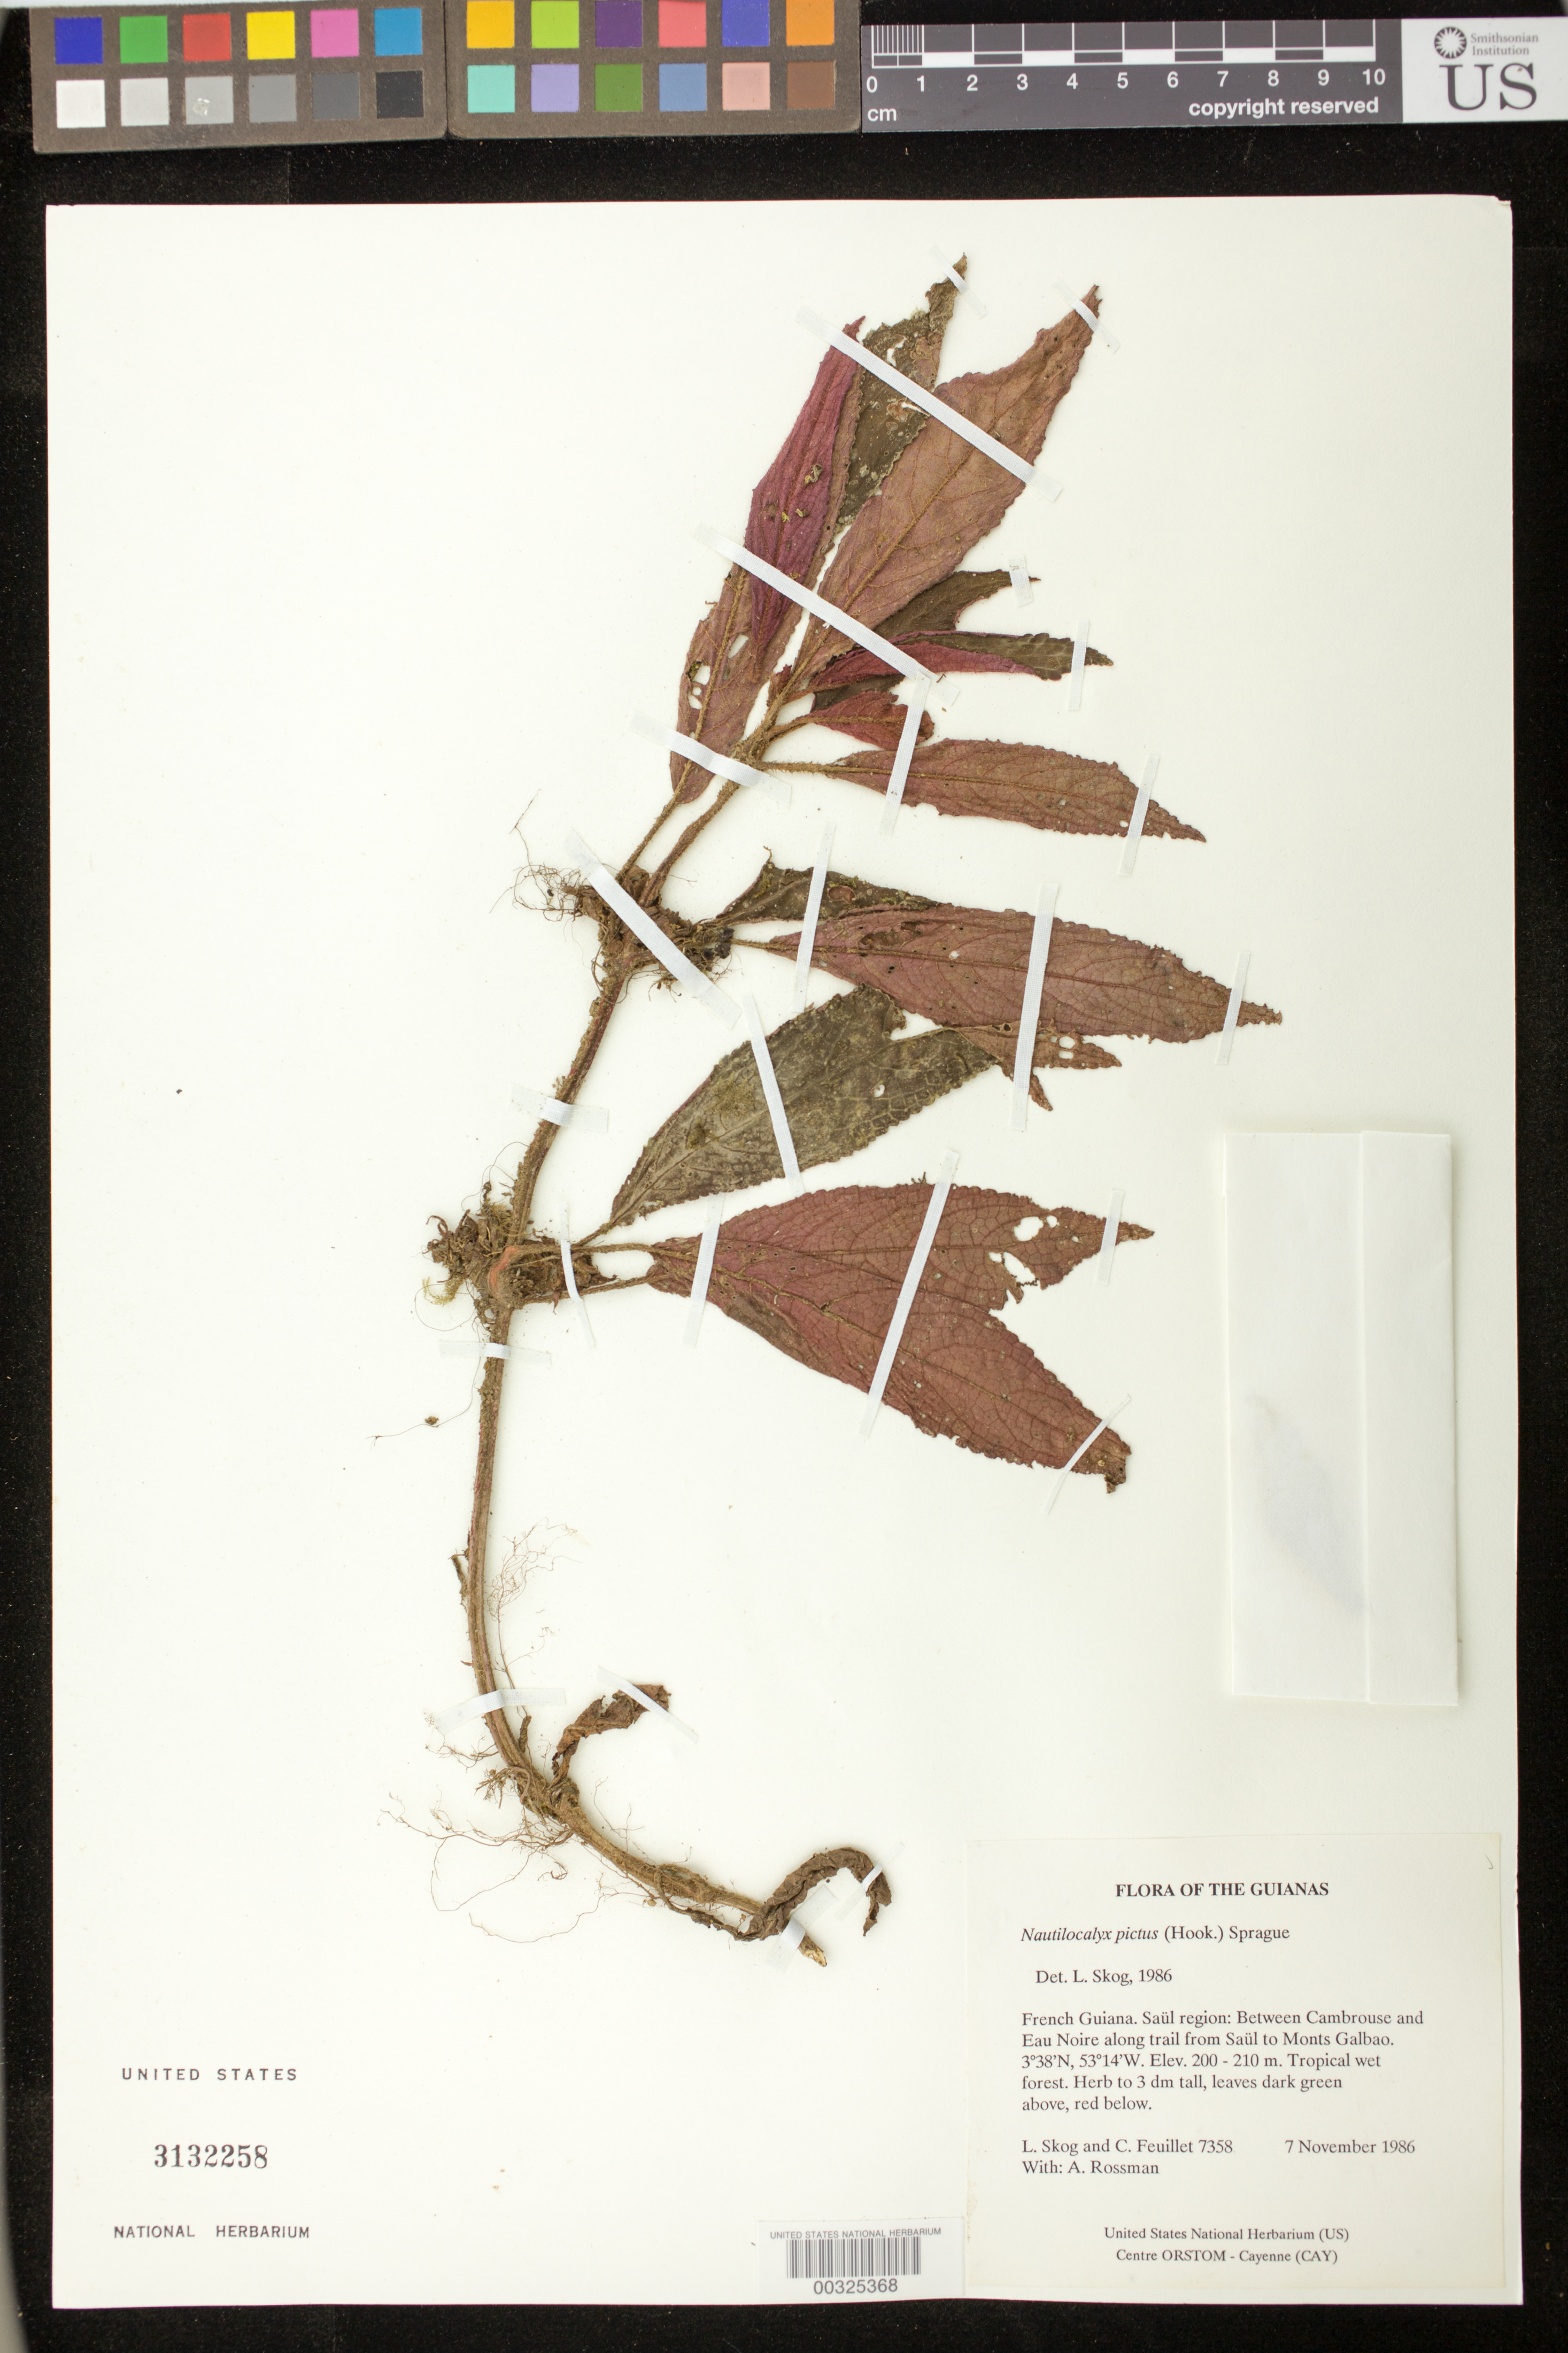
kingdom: Plantae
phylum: Tracheophyta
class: Magnoliopsida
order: Lamiales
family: Gesneriaceae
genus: Nautilocalyx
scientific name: Nautilocalyx pictus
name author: (Hook.) Sprague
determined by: Skog, Laurence E.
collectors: L. E. Skog, C. Feuillet & A. Rossman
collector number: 7358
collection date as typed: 07 Nov 1986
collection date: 1986-11-07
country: French Guiana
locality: Saül region: between Cambrouse and Eau Noire along trail from Saül to Monts Galbao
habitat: Tropical wet forest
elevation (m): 200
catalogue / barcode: US 3132258